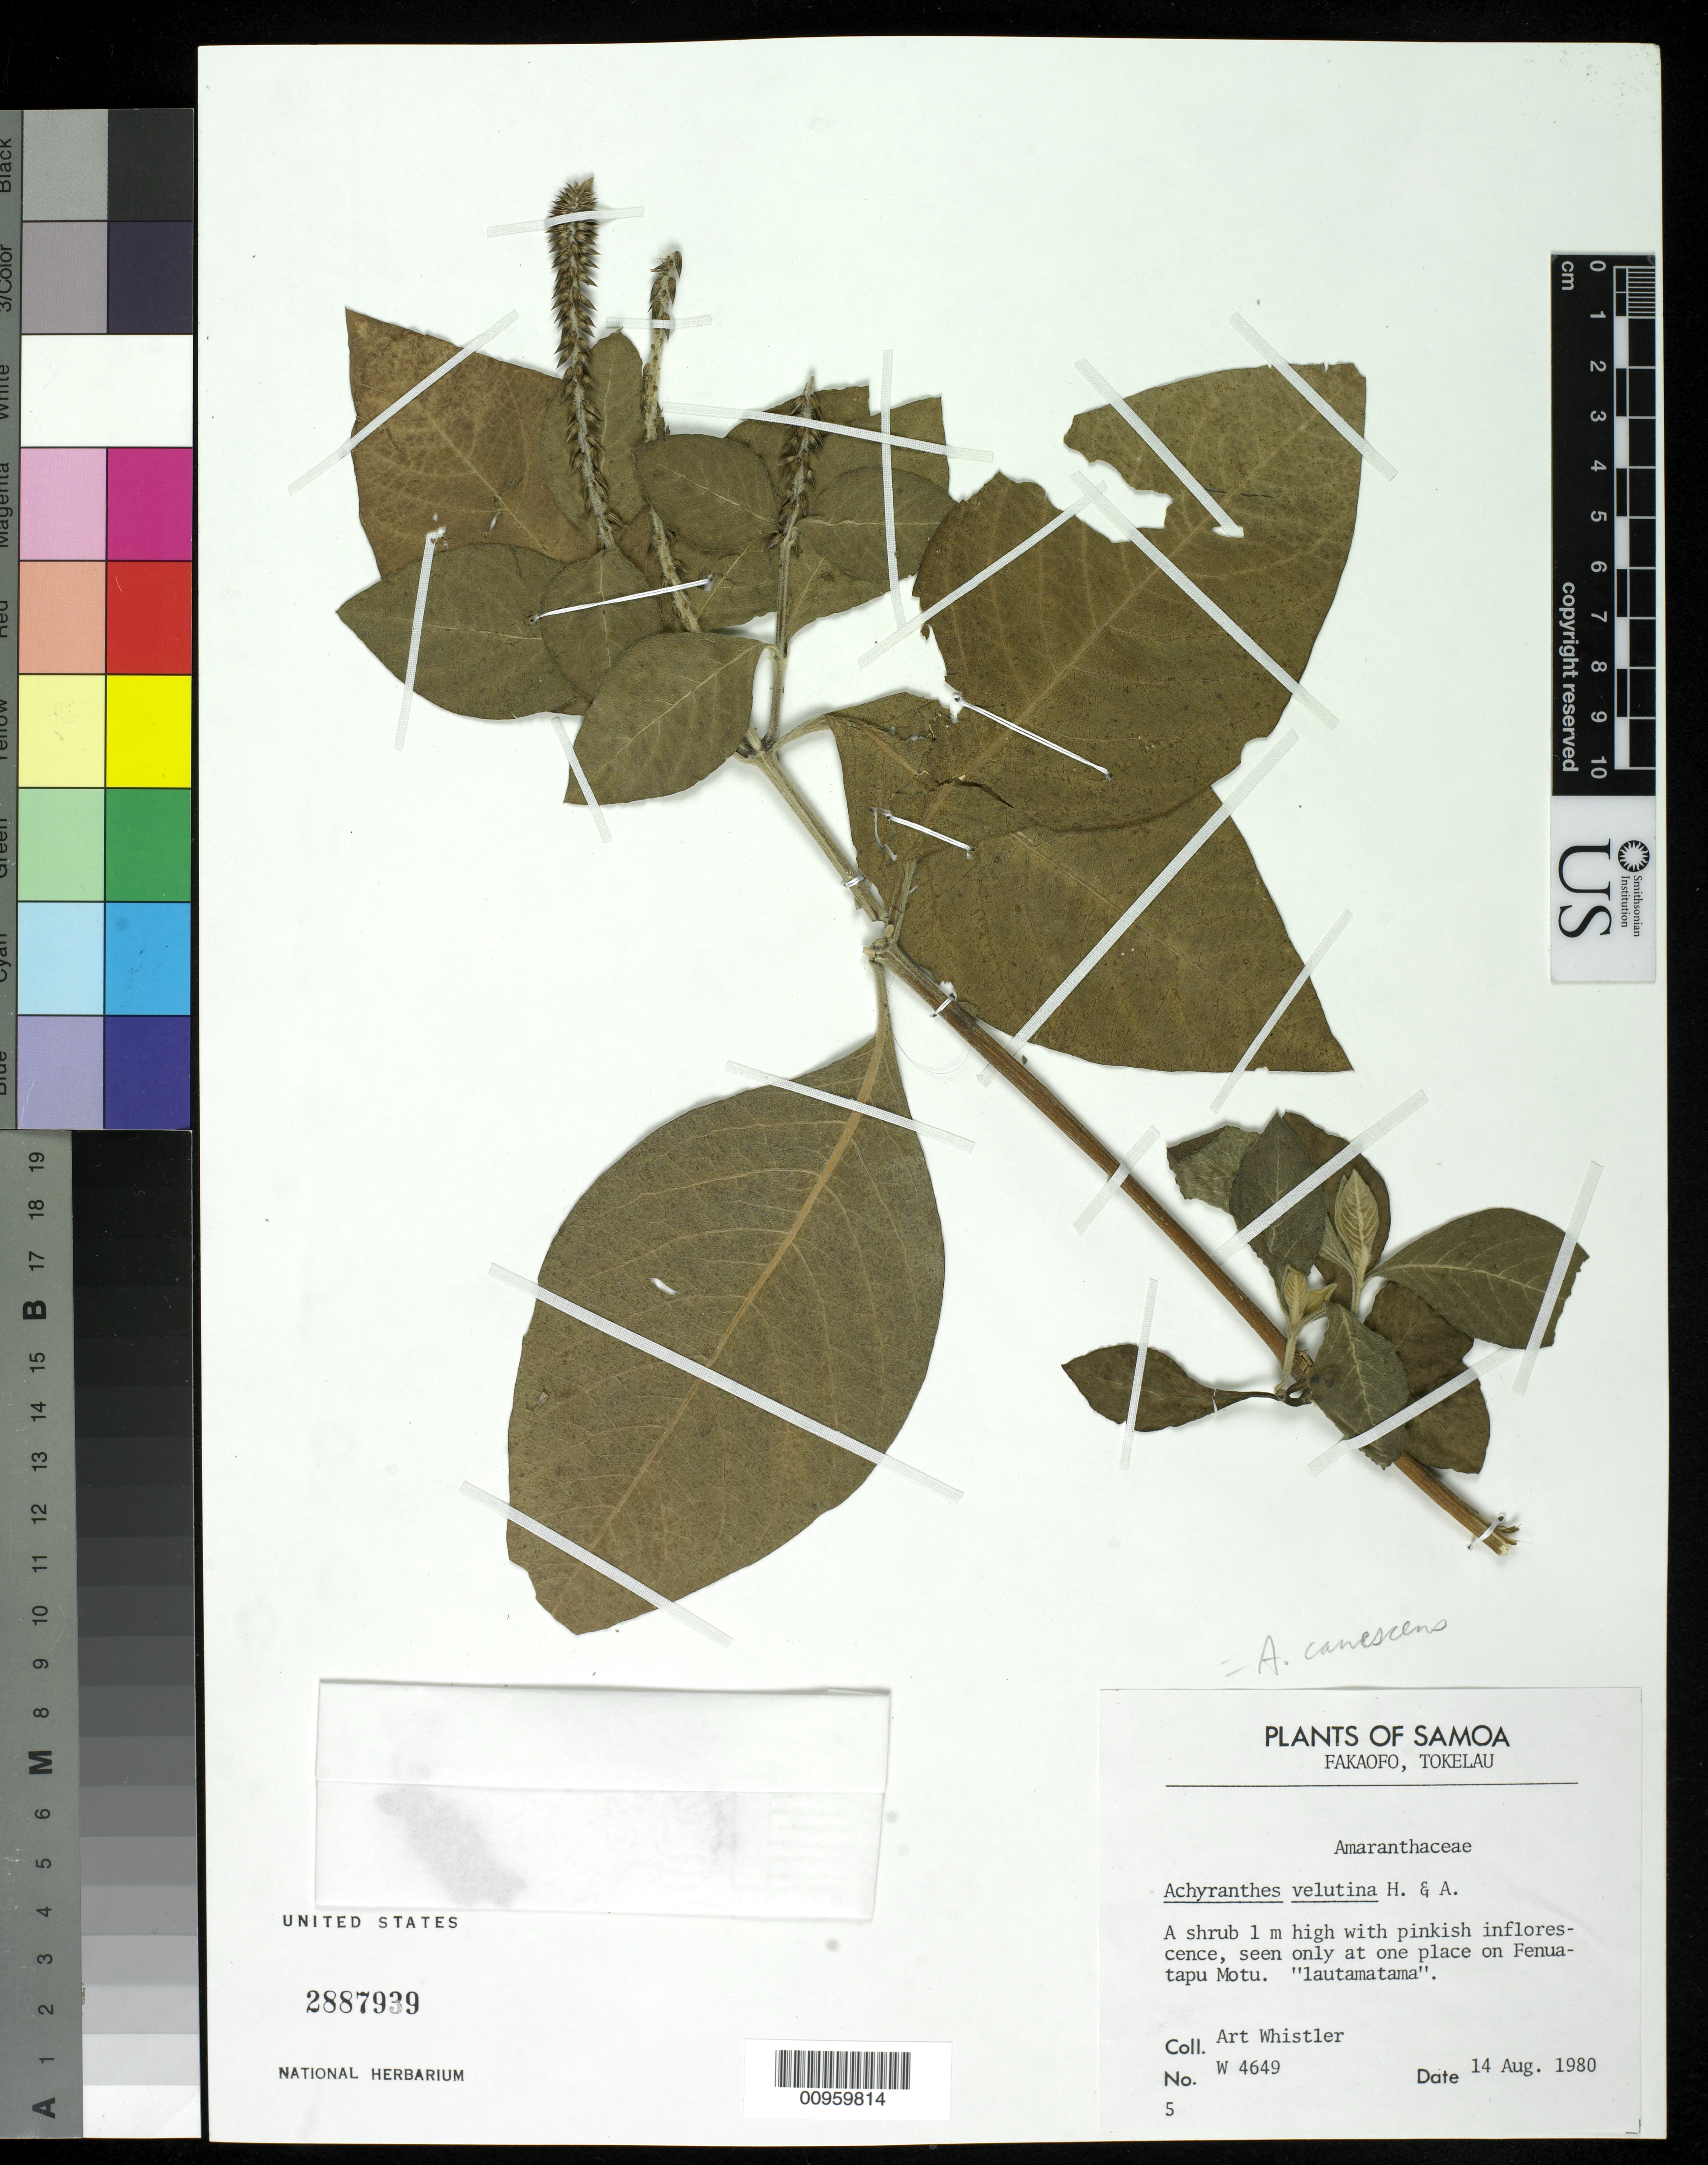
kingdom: Plantae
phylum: Tracheophyta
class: Magnoliopsida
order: Caryophyllales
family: Amaranthaceae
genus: Achyranthes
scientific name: Achyranthes aspera var. velutina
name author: (Hook. & Arn.) C. C. Towns.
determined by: Wagner, W. L., (BOT), Smithsonian Institution - National Museum of Natural History (UNITED STATES)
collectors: A. Whistler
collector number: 4649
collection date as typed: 14 Aug 1980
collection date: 1980-08-14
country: Tokelau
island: Fakaofo Atoll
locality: Fenuatapu Motu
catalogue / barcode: US 2887939